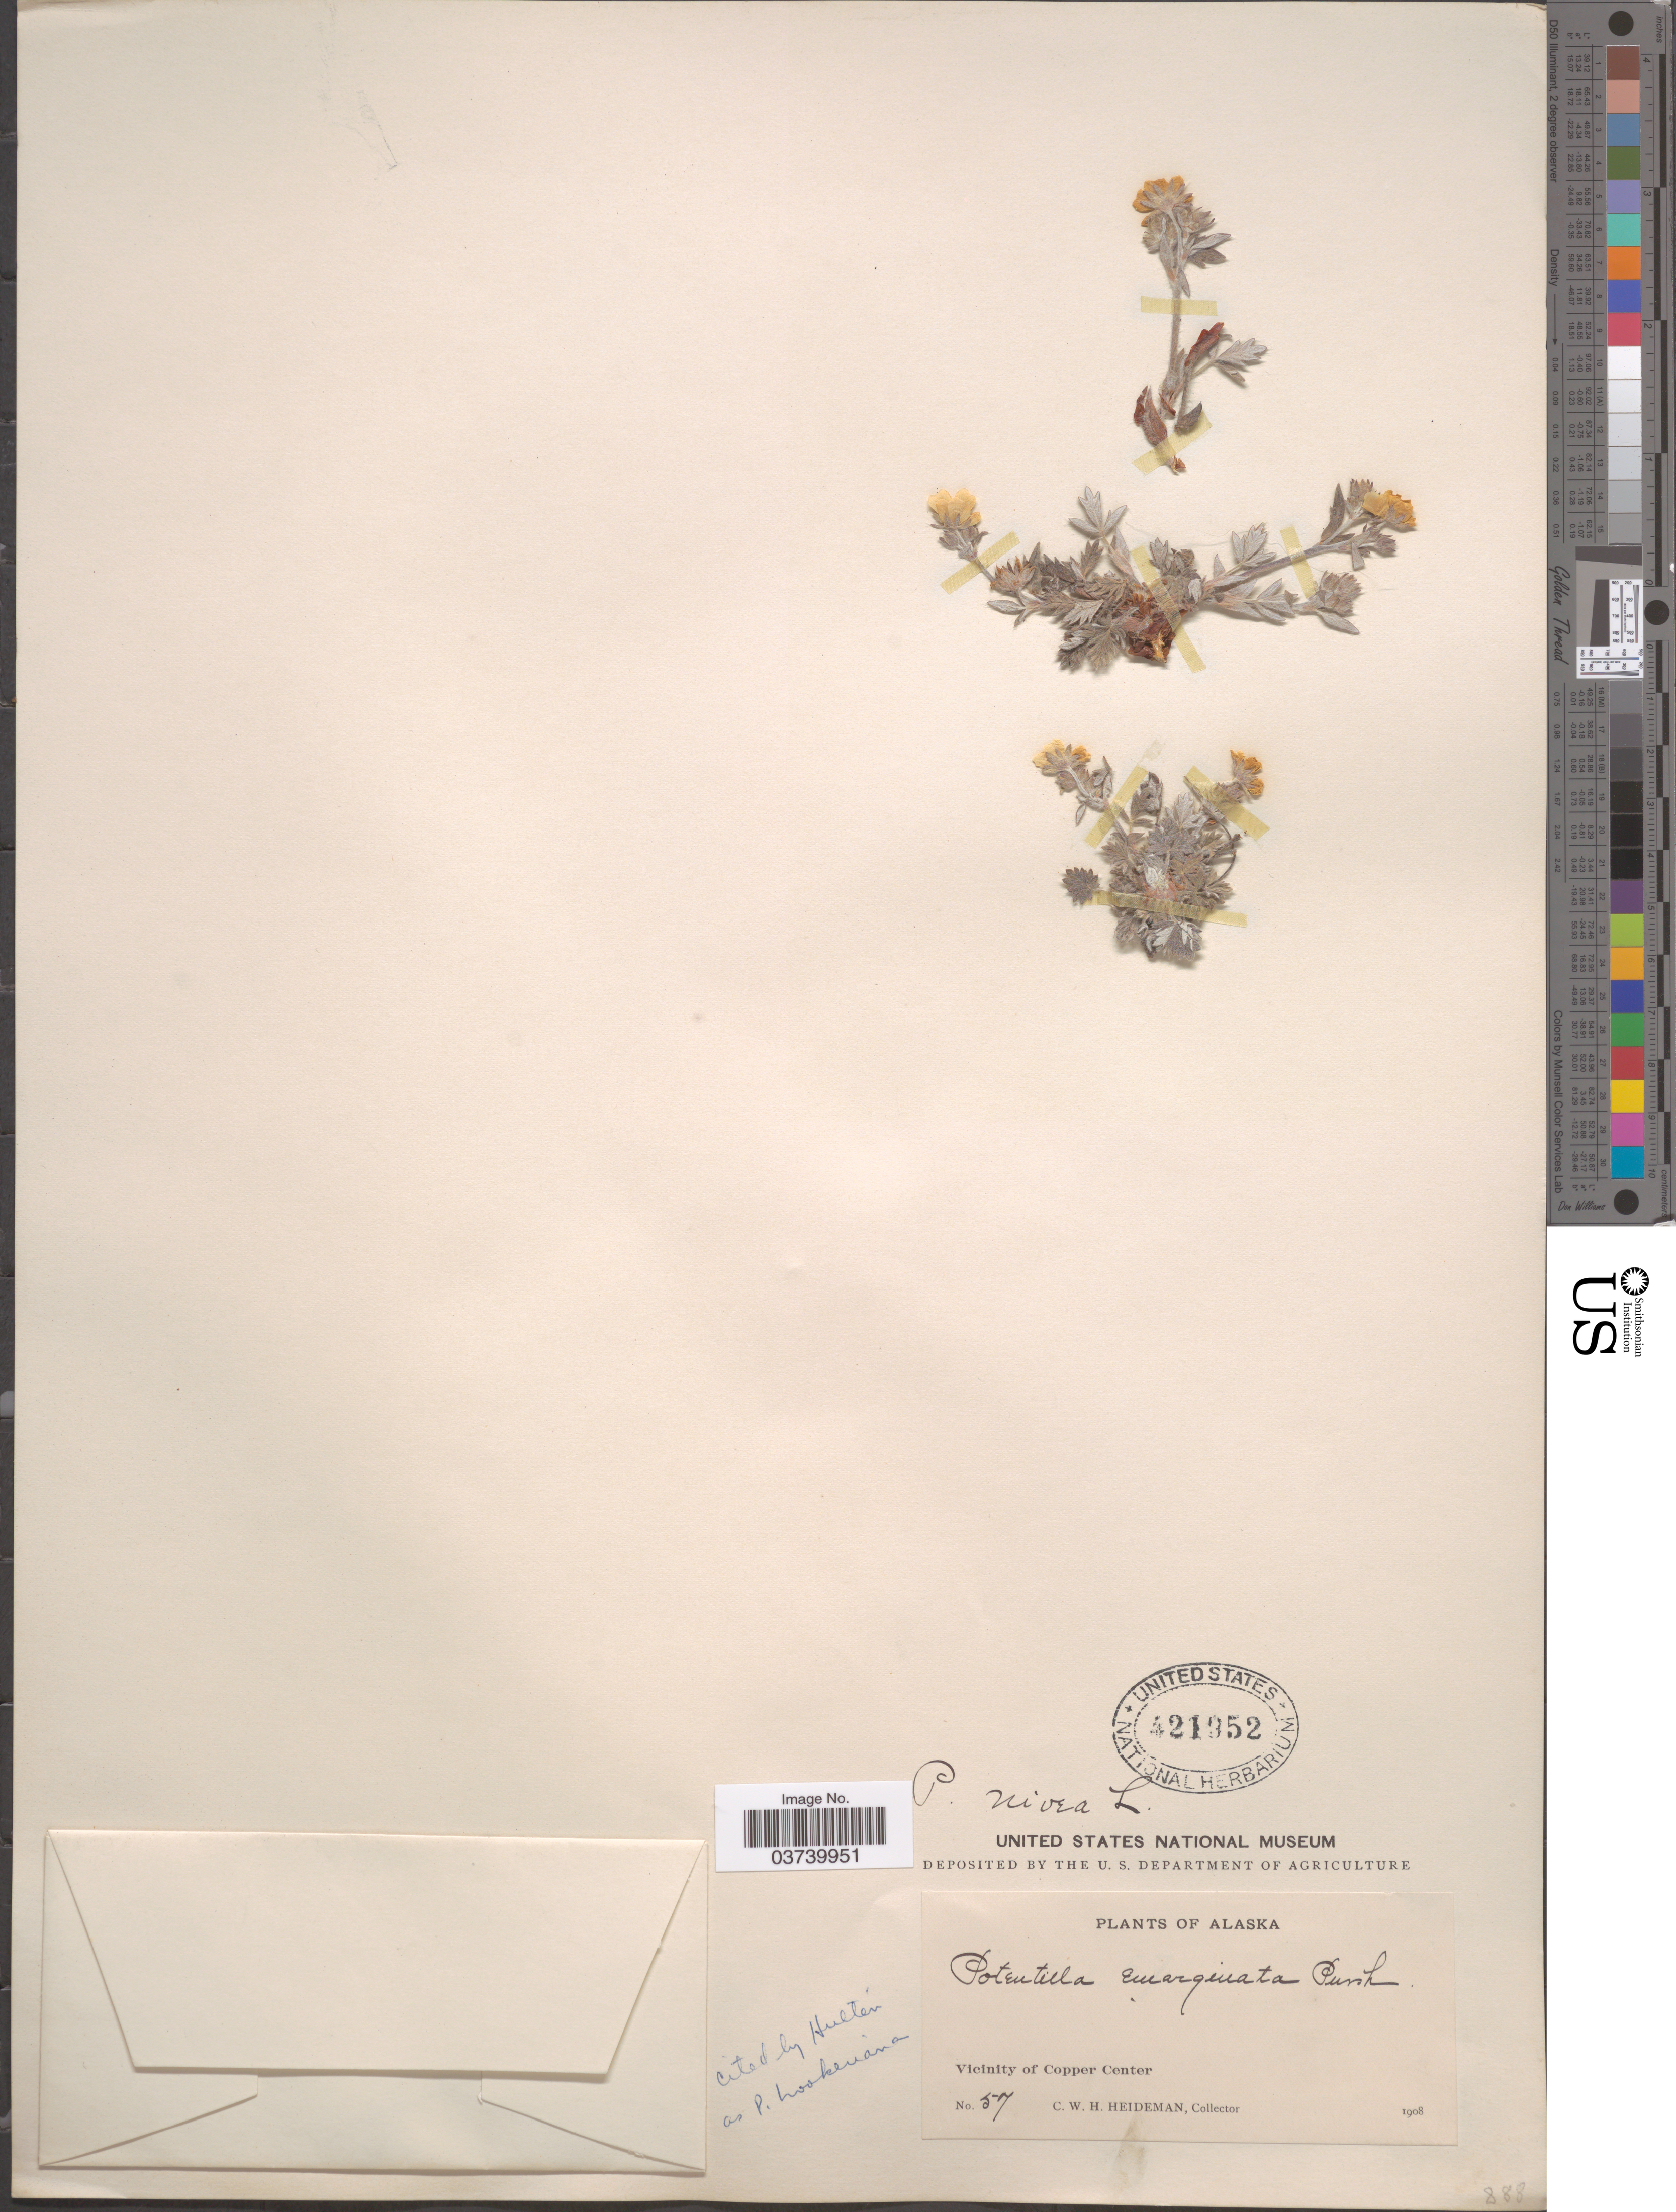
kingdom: Plantae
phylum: Tracheophyta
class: Magnoliopsida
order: Rosales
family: Rosaceae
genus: Potentilla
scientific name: Potentilla hookeriana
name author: F. Lehm.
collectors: C. Heideman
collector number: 57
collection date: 1908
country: United States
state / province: Alaska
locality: Vicinity of Copper Center.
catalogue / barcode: US 421952